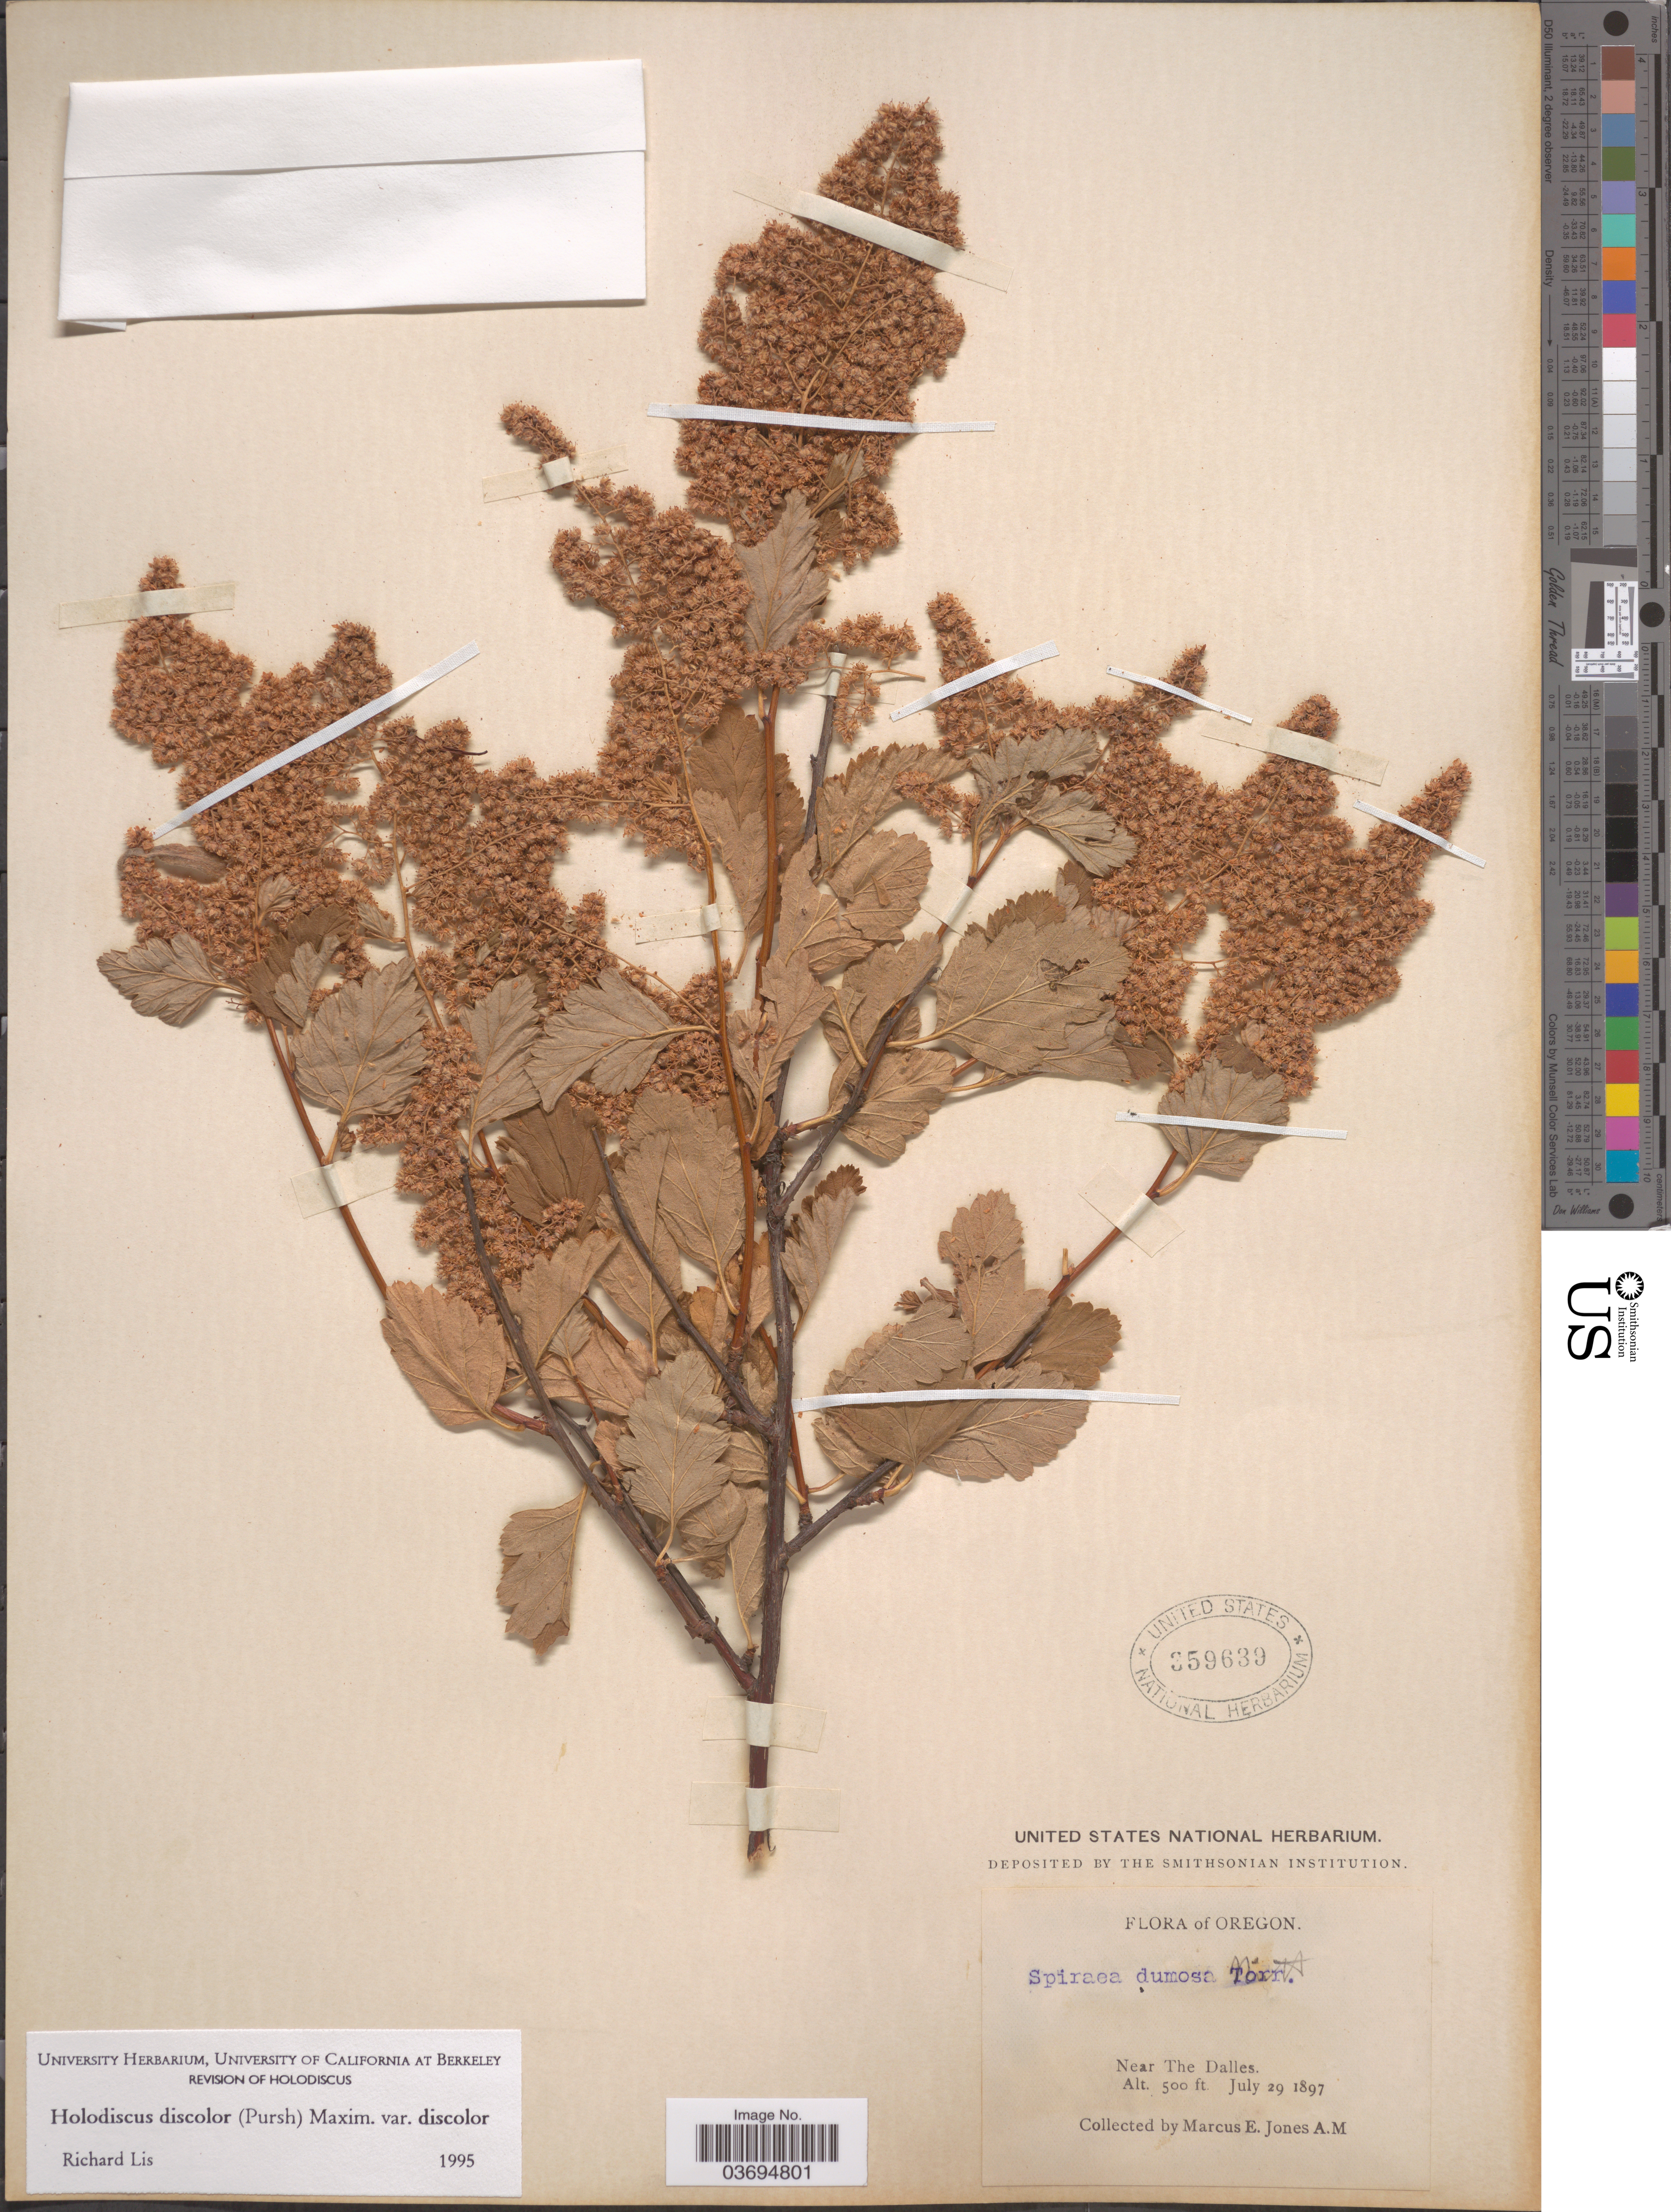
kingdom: Plantae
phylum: Tracheophyta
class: Magnoliopsida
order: Rosales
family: Rosaceae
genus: Holodiscus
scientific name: Holodiscus discolor var. discolor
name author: (Pursh) Maxim.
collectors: M. E. Jones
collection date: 1897-07-27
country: United States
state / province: Oregon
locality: Near The Dalles.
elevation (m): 152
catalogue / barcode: US 359639